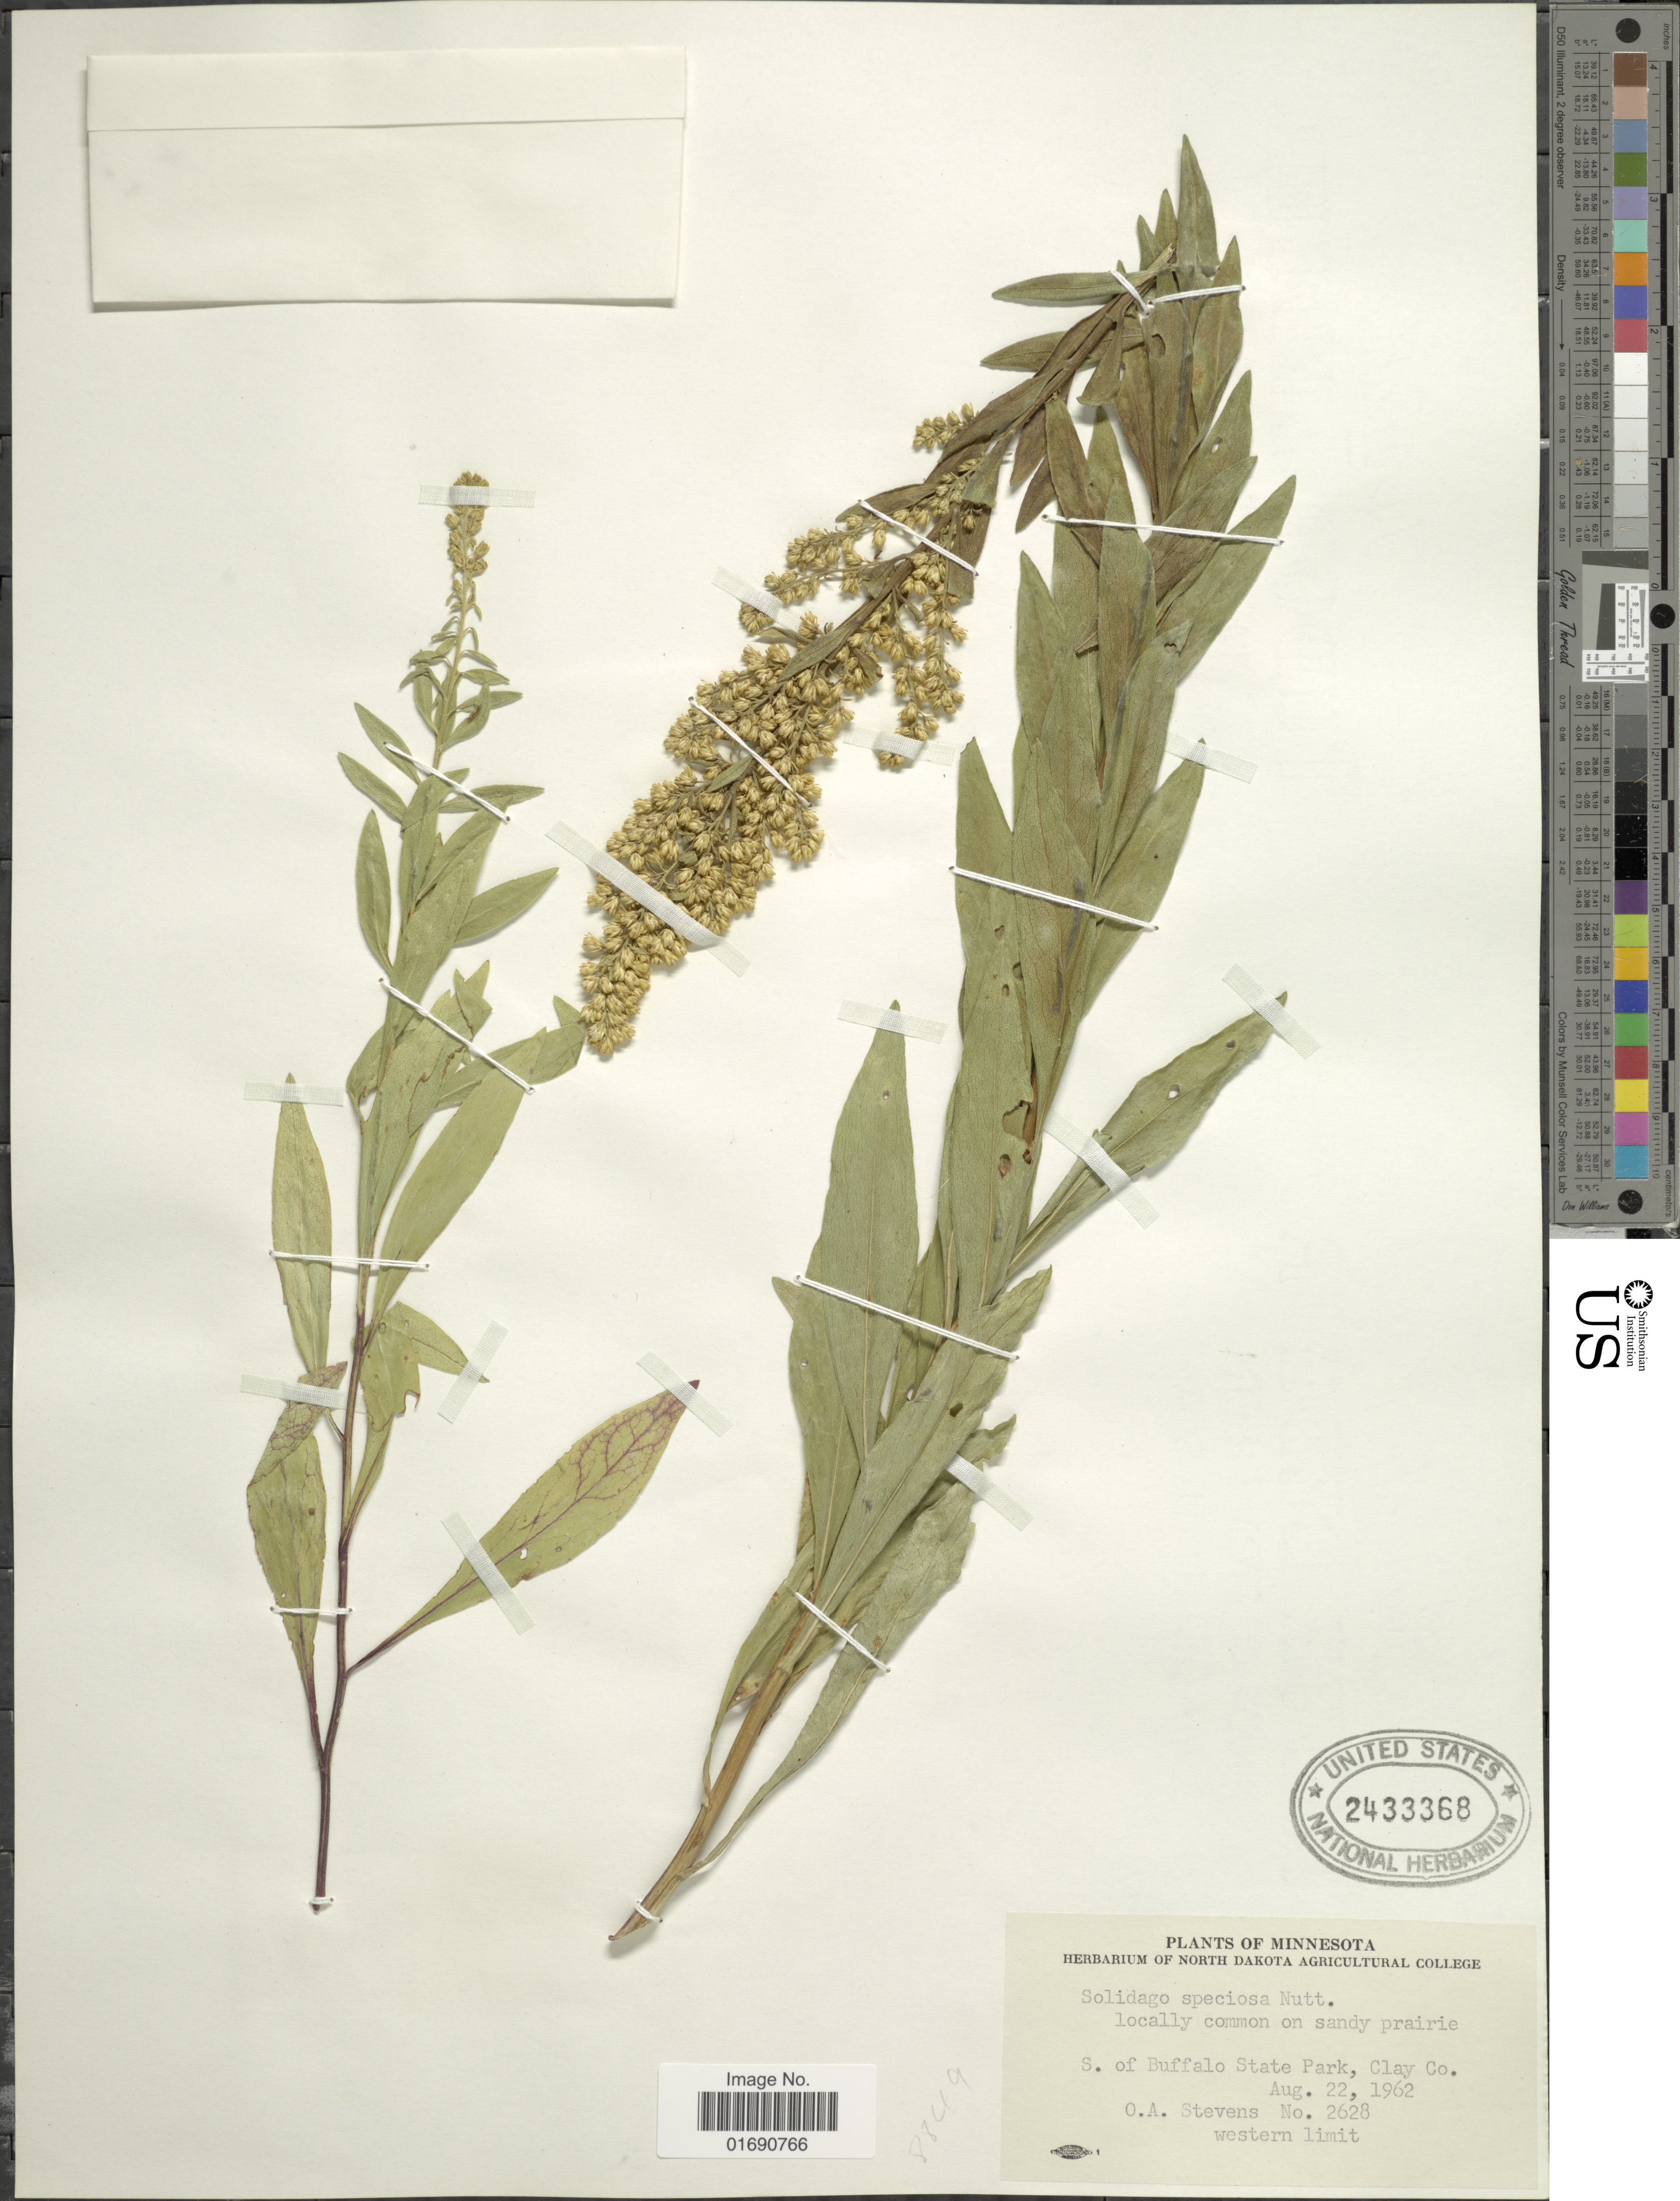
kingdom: Plantae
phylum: Tracheophyta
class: Magnoliopsida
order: Asterales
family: Asteraceae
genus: Solidago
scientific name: Solidago speciosa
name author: Nutt.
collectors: O. A. Stevens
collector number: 2628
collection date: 1962-08-22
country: United States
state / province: Minnesota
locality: S of Buffalo State Park, Clay Co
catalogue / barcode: US 2433368